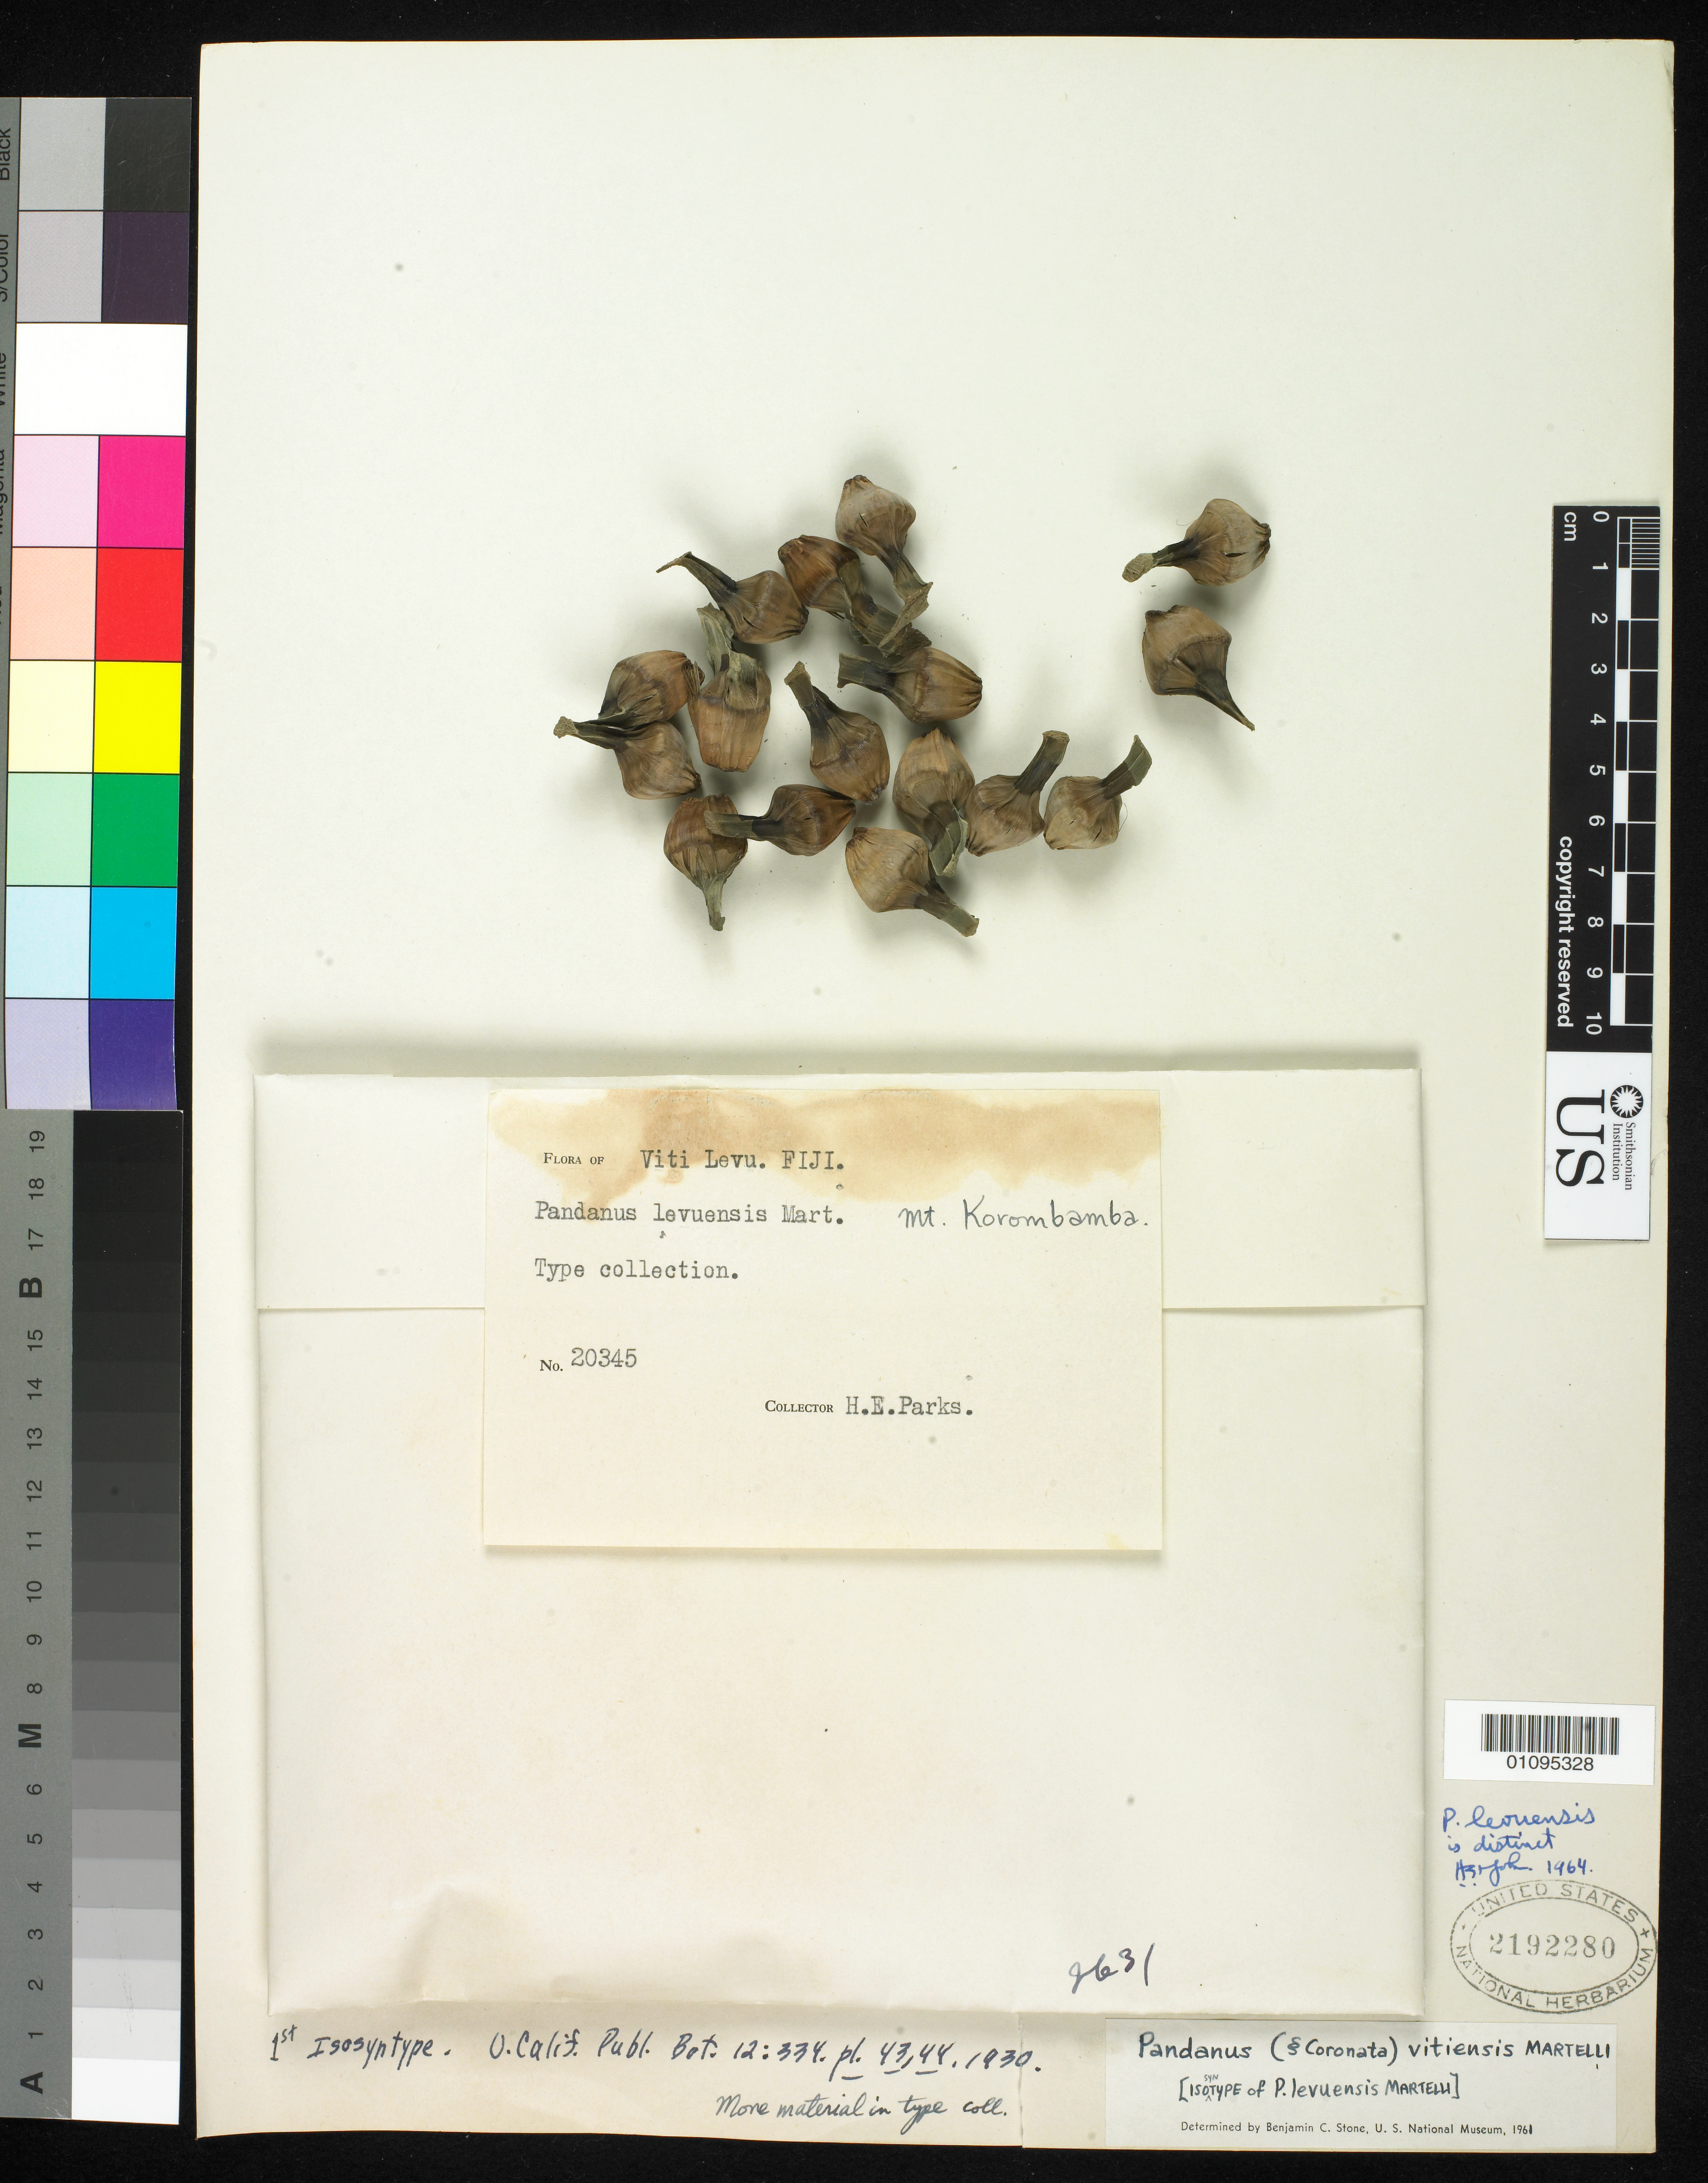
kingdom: Plantae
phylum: Tracheophyta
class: Liliopsida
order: Pandanales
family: Pandanaceae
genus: Pandanus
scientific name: Pandanus levuensis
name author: Martelli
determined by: Stone, Benjamin C.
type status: Isosyntype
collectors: H. E. Parks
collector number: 20345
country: Fiji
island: Viti Levu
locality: Mt. Korombamba.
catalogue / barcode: US 2192280